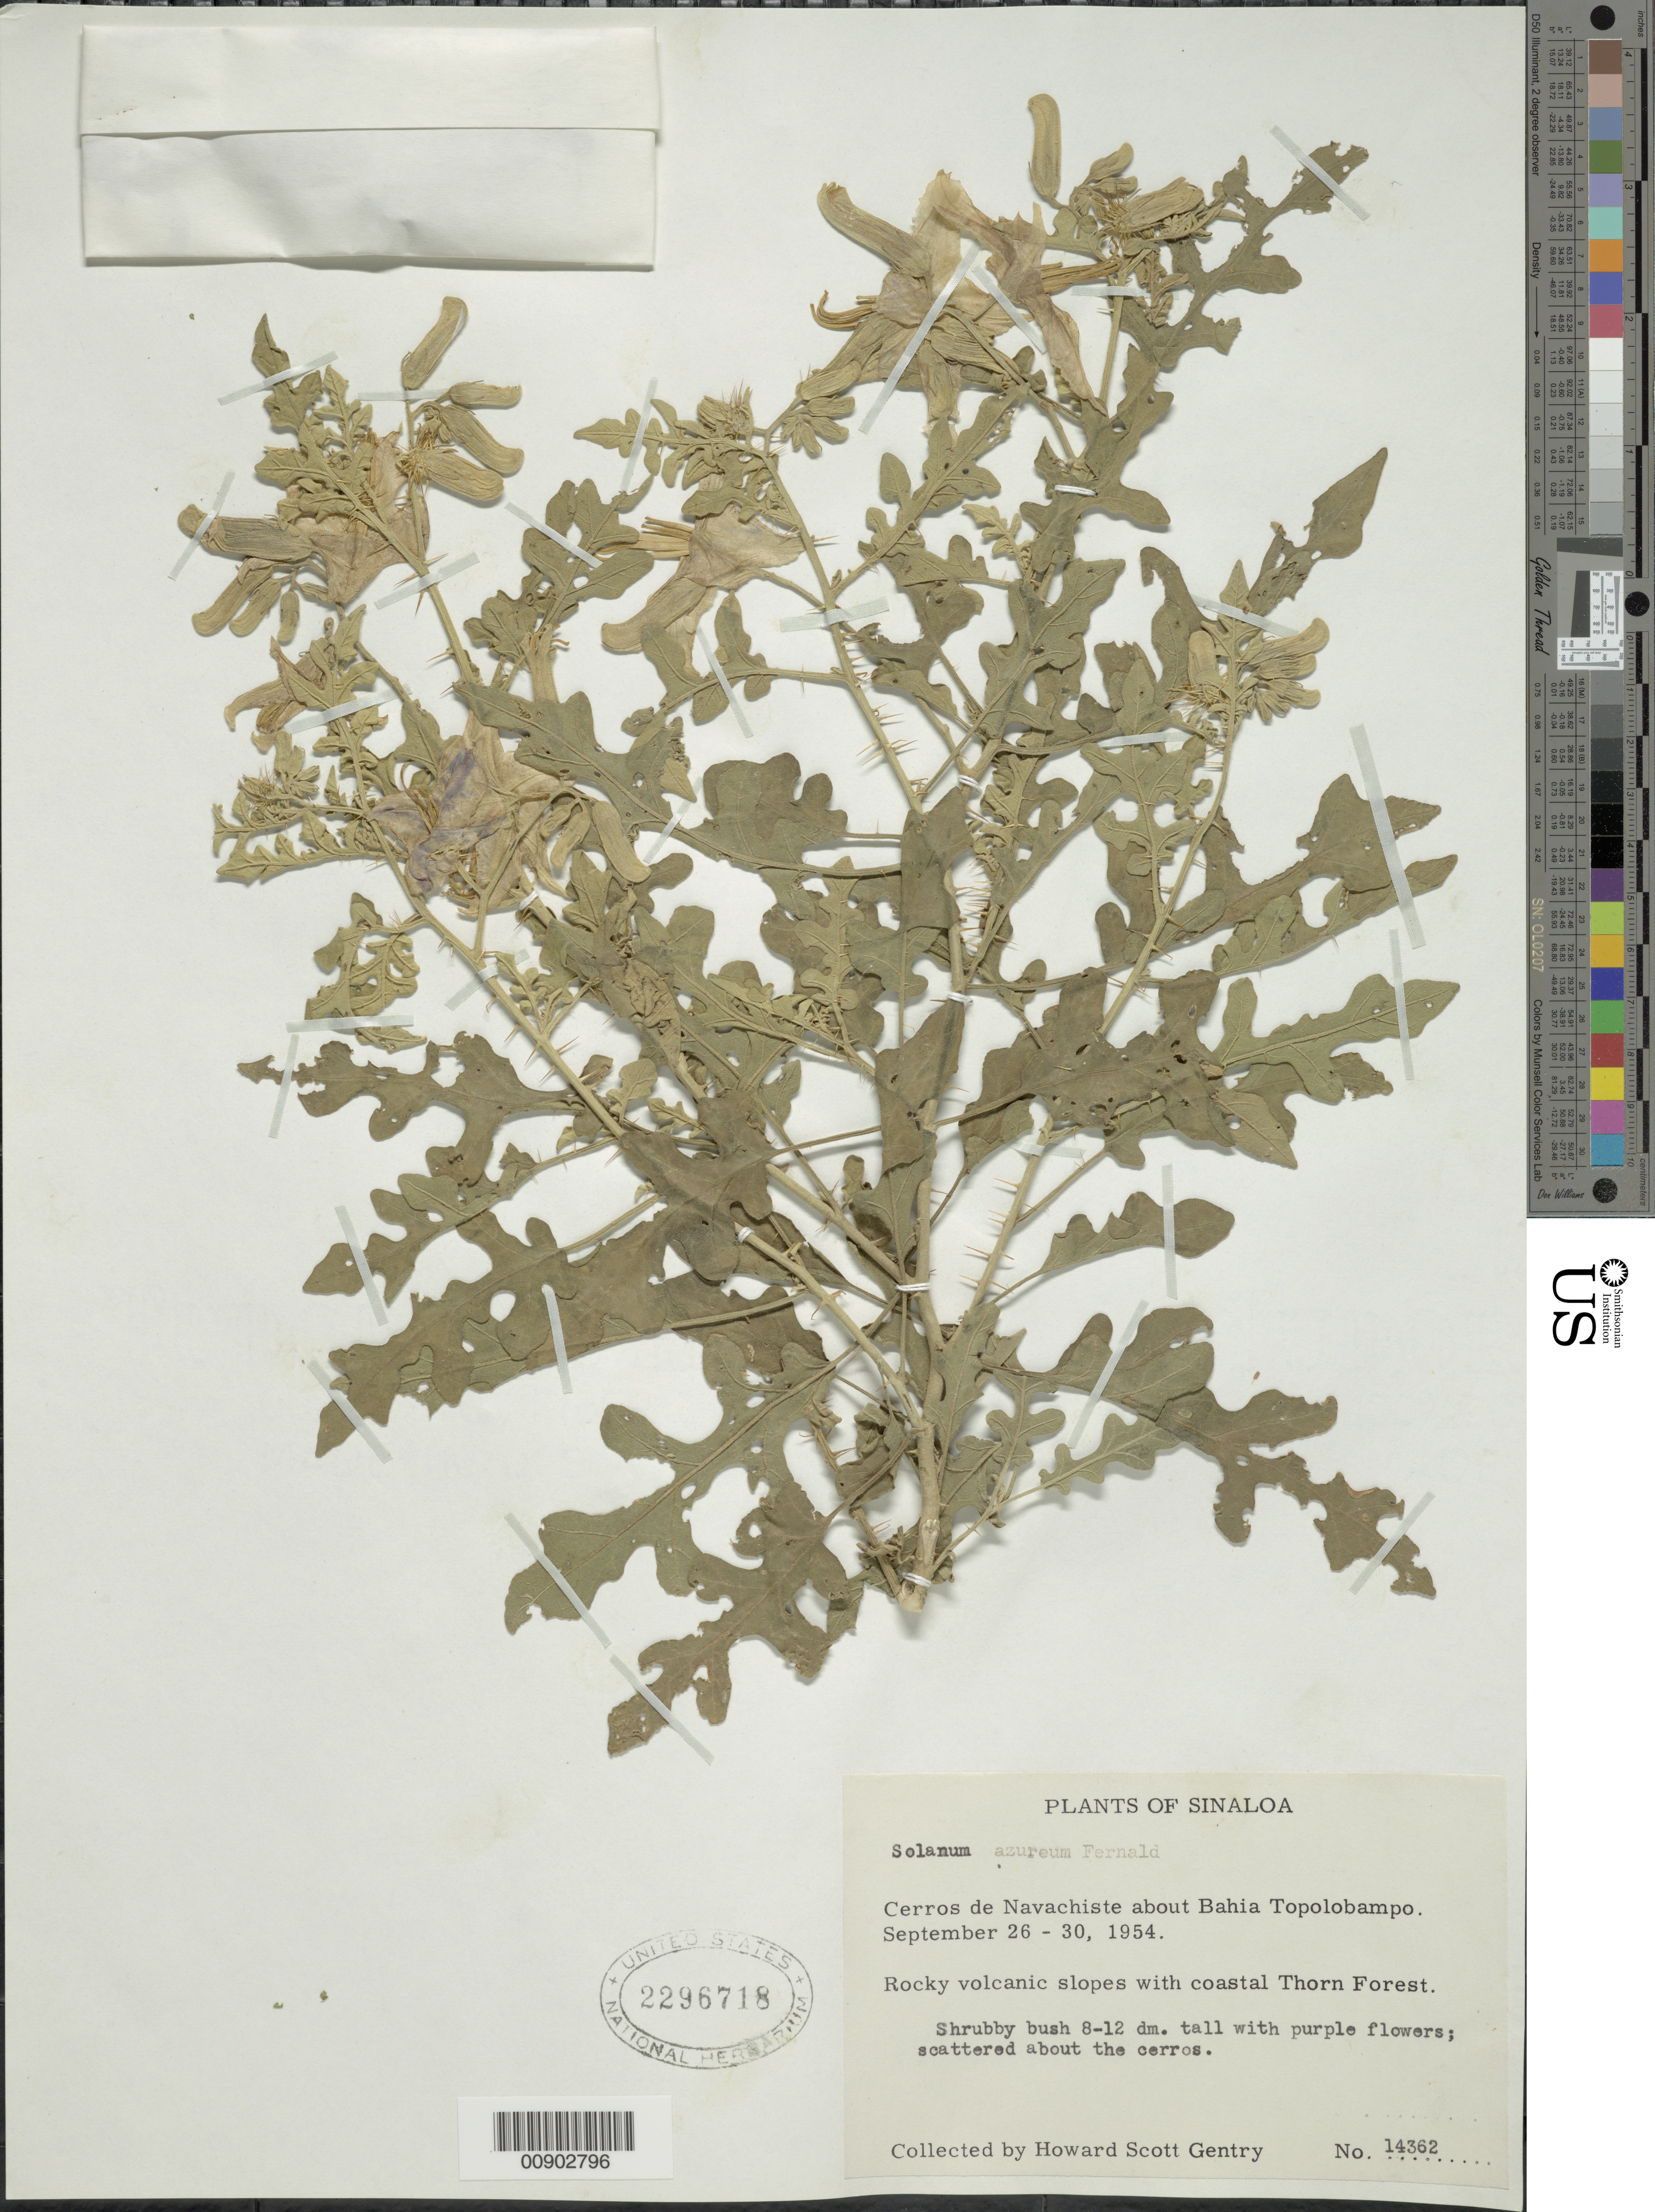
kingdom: Plantae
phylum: Tracheophyta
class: Magnoliopsida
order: Solanales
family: Solanaceae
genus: Solanum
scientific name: Solanum azureum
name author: Fernald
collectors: H. S. Gentry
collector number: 14362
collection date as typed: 26 Sep 1954 to 30 Sep 1954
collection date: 1954-09-26/1954-09-30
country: Mexico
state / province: Sinaloa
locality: Cerros de Navachiste about Bahía Topolobampo, Sinaloa.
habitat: Rocky volcanic slopes with coastal Thorn Forest.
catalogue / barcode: US 2296718